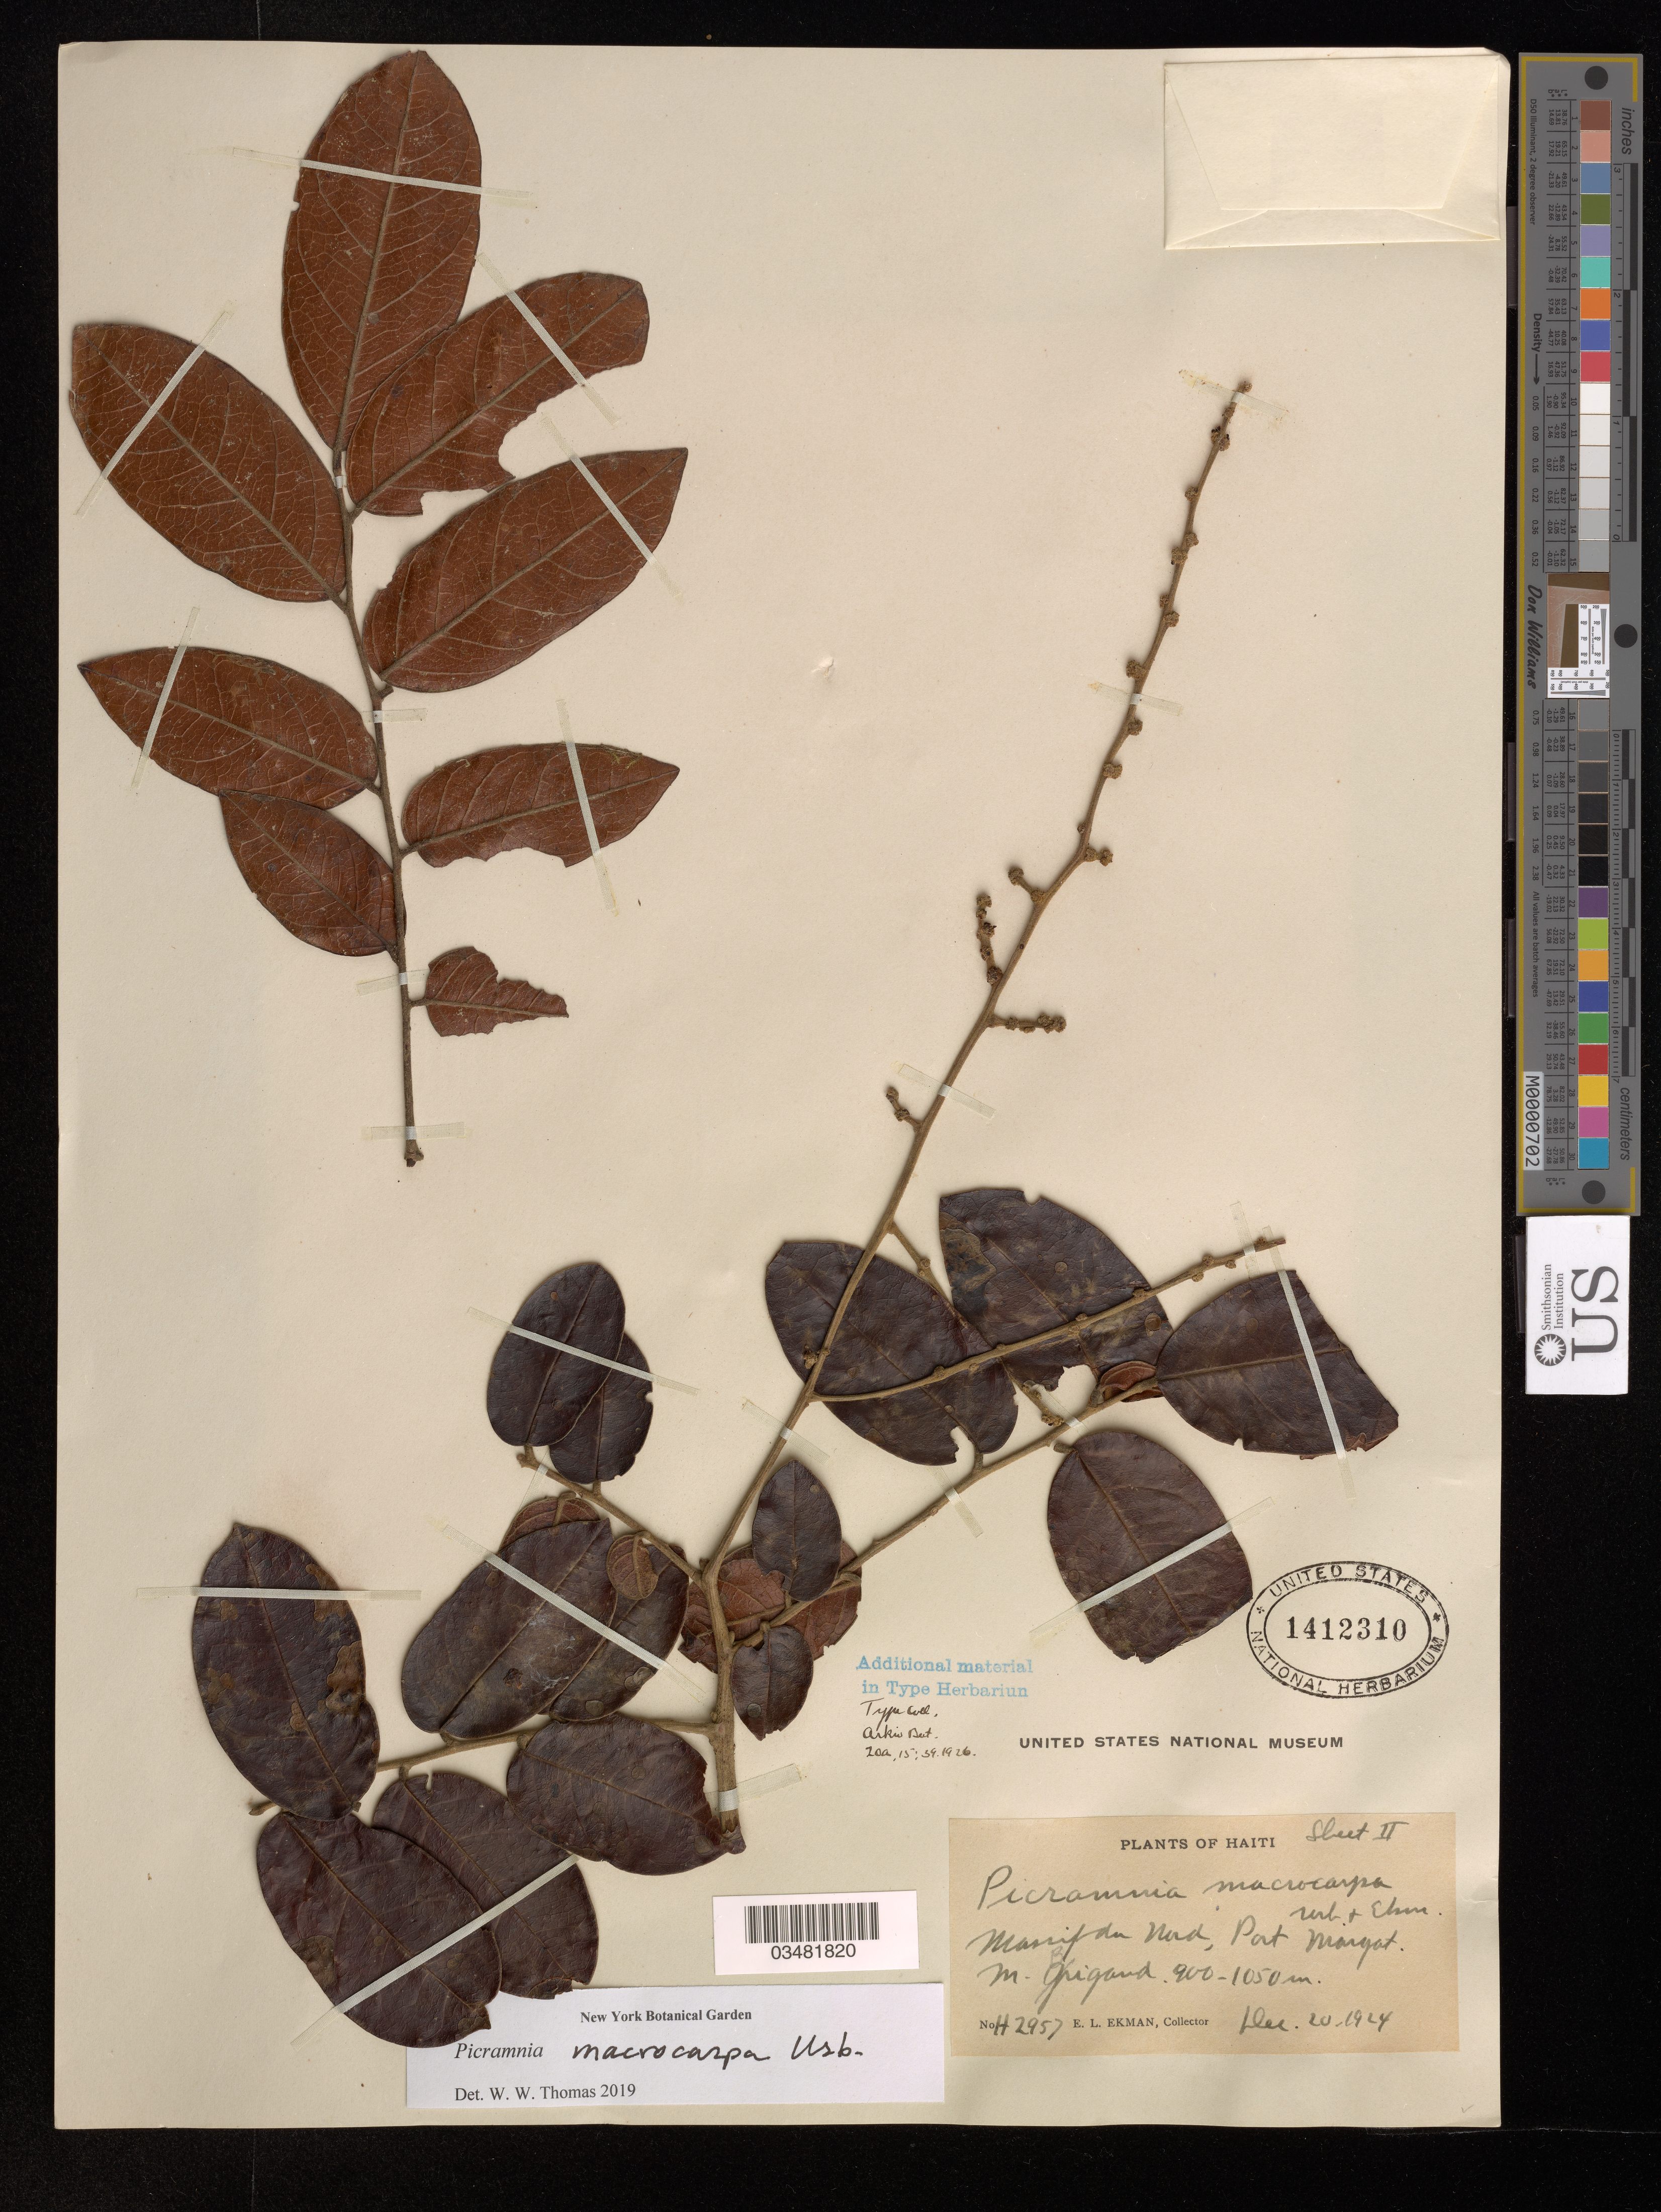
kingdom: Plantae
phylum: Tracheophyta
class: Magnoliopsida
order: Picramniales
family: Picramniaceae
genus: Picramnia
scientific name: Picramnia macrocarpa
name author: Urb. & Ekman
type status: Isotype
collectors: E. L. Ekman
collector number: H2957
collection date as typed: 20 Dec 1924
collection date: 1924-12-20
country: Haiti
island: Hispaniola Island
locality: Massif du Nord, Port Margot, Morne Brigand.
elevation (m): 900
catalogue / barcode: US 1412310